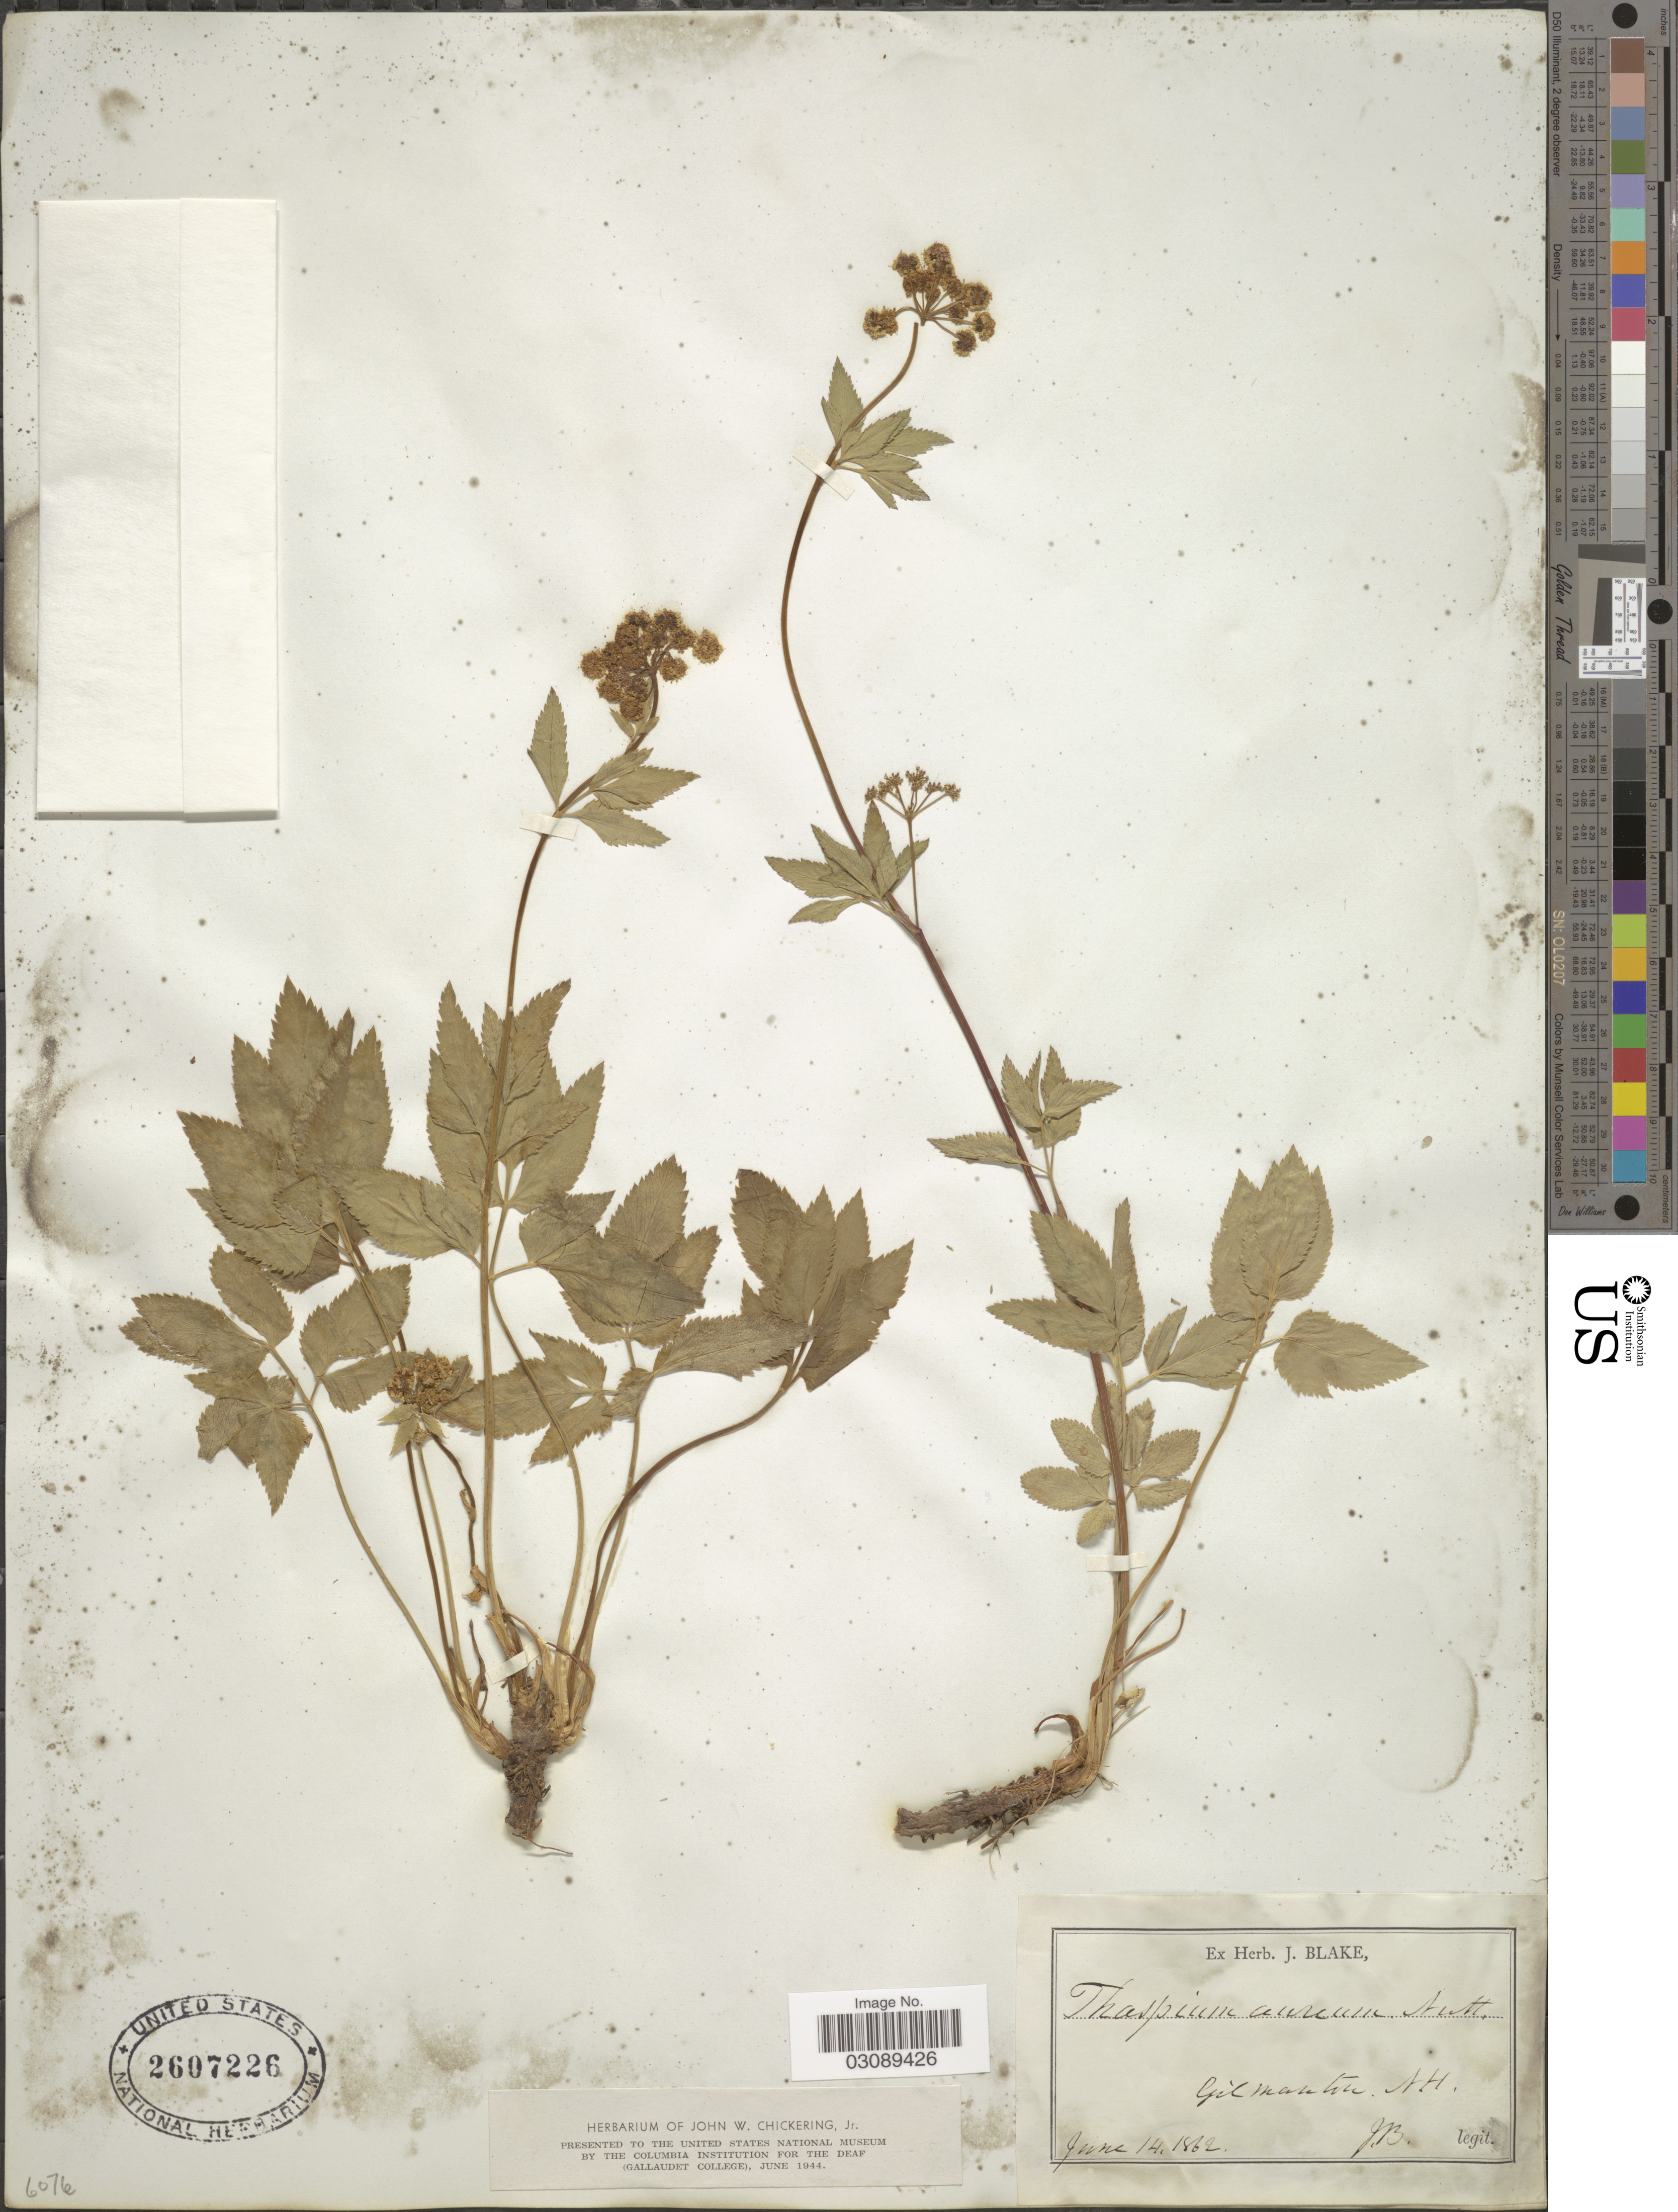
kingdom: Plantae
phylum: Tracheophyta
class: Magnoliopsida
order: Apiales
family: Apiaceae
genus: Thaspium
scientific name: Thaspium aureum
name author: (L.) Nutt.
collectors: J. Blake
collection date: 1862-06-14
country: United States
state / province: New Hampshire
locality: Gilmanton.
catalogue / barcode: US 2607226